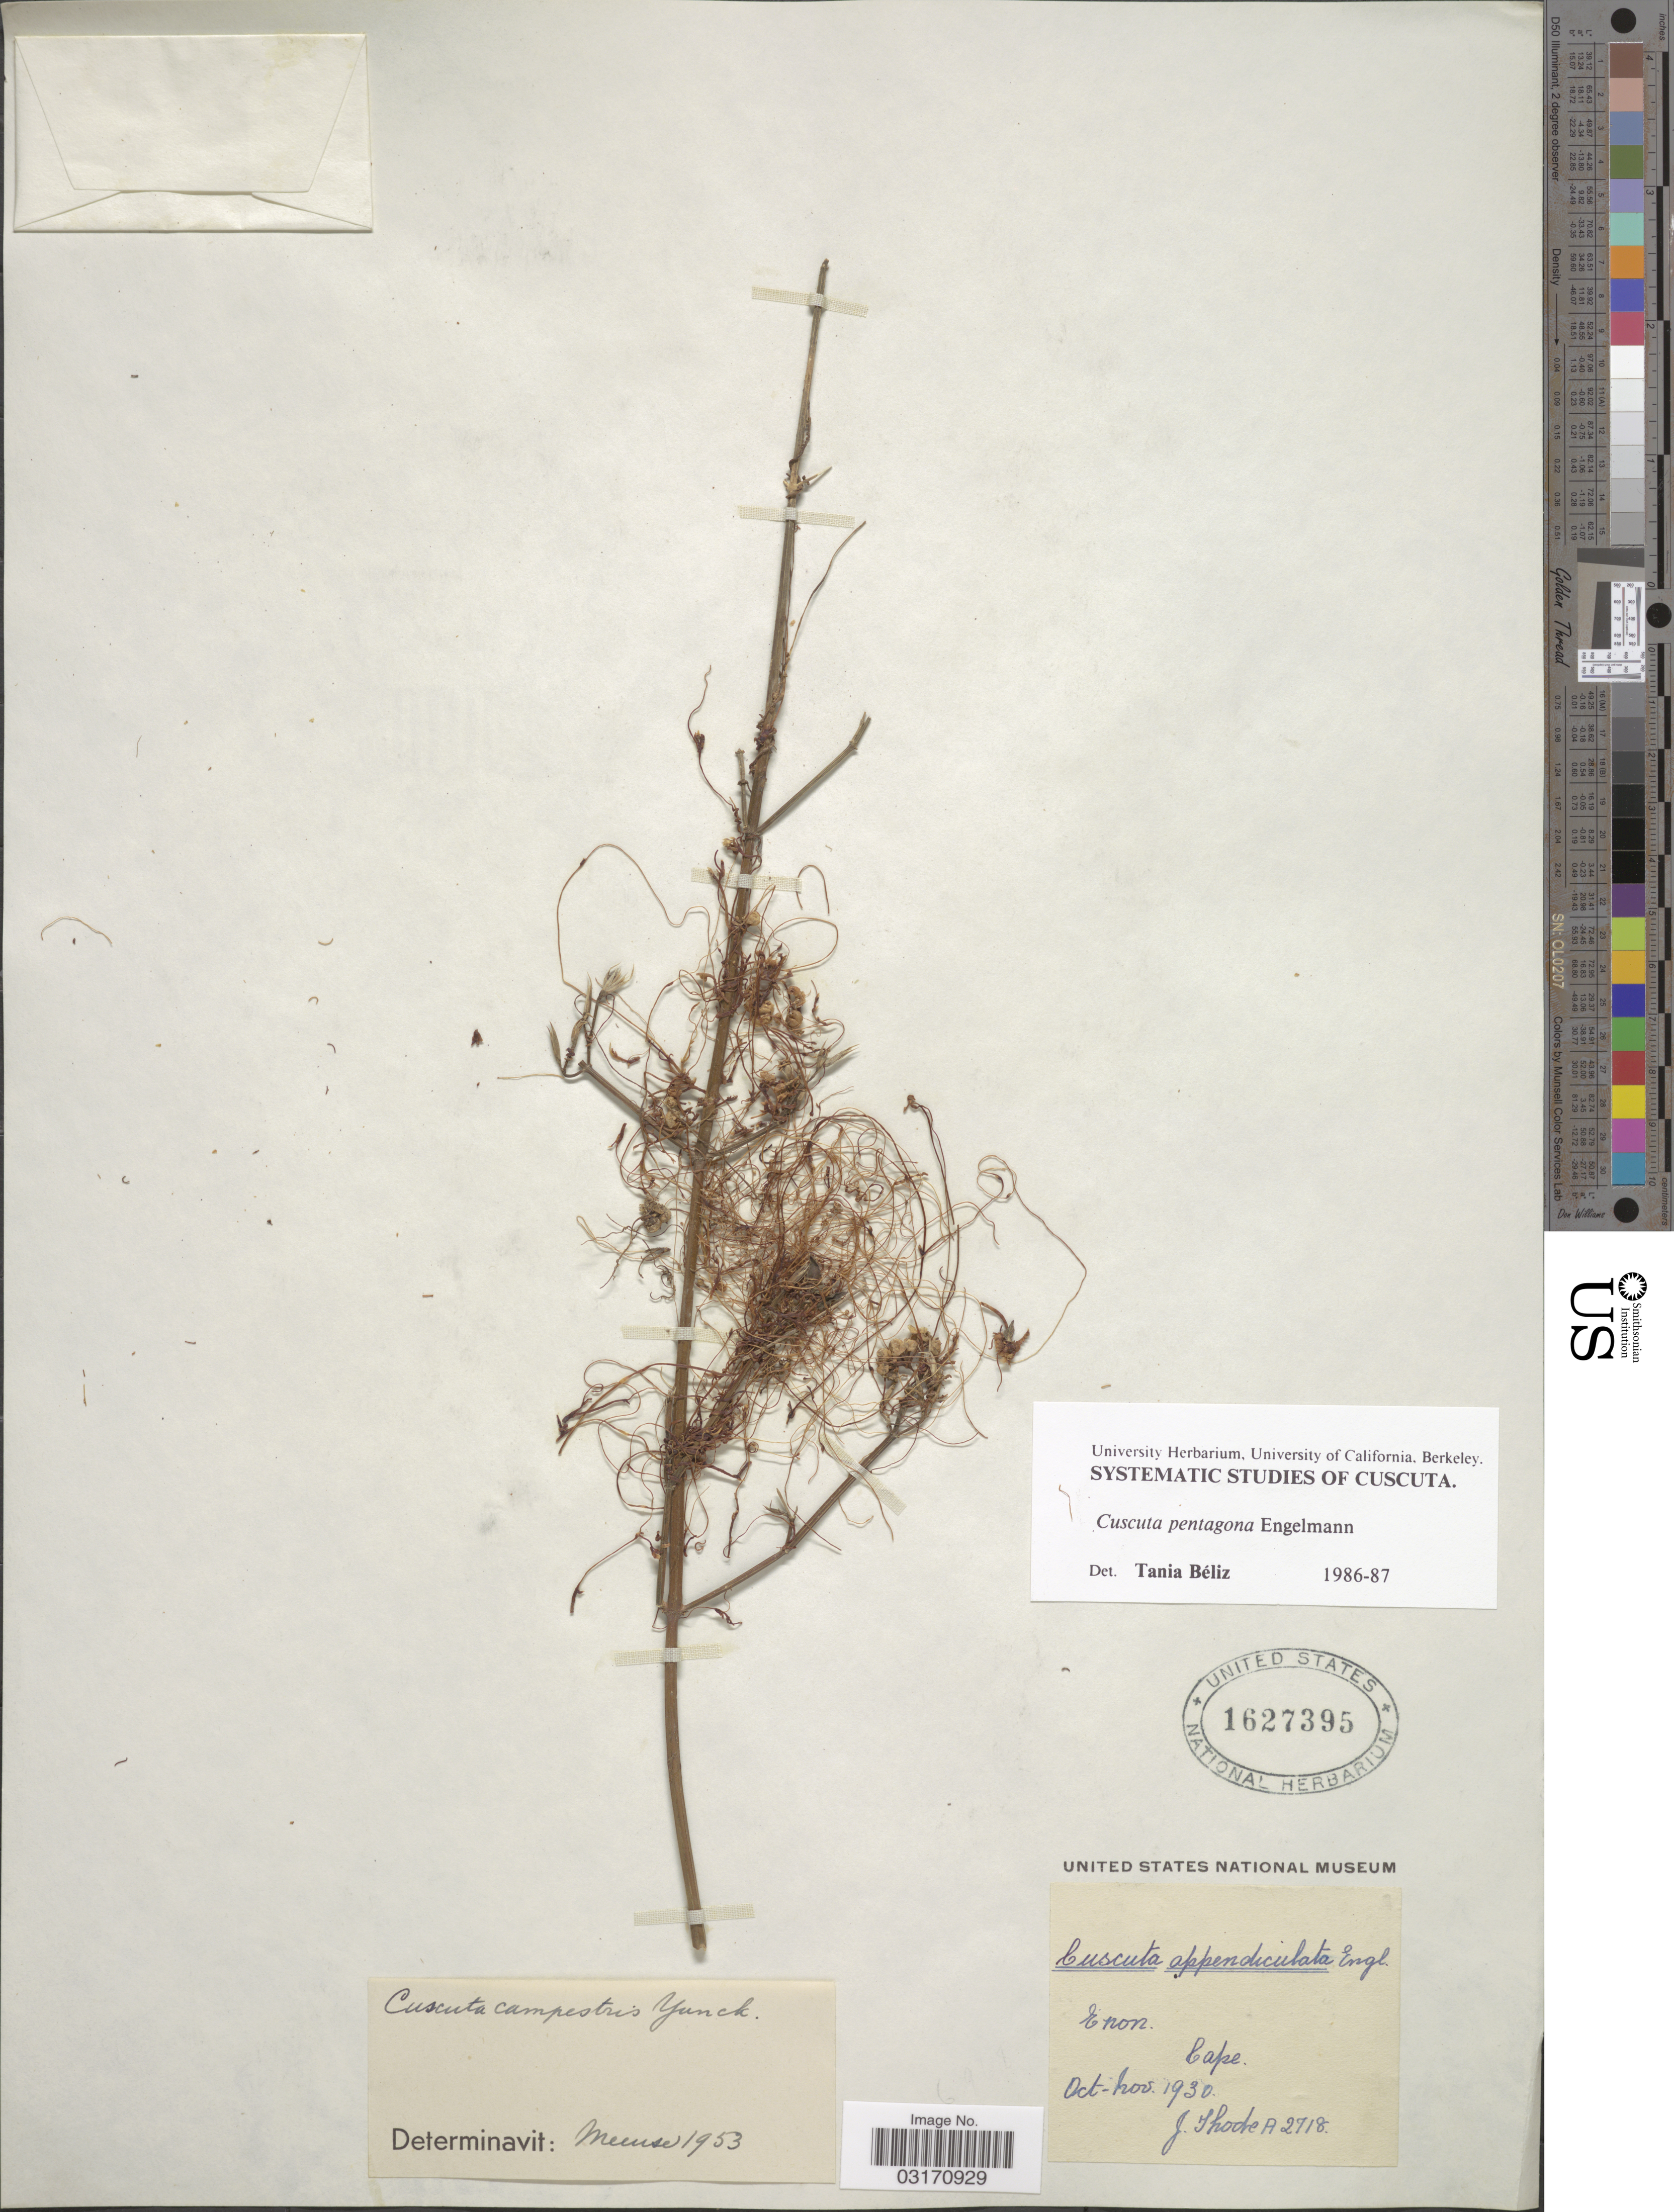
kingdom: Plantae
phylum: Tracheophyta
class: Magnoliopsida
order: Solanales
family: Convolvulaceae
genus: Cuscuta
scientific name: Cuscuta pentagona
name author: Engelm.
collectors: J. Thode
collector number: A 2718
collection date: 1930-10/1930-11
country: South Africa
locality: E non. Cape.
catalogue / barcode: US 1627395